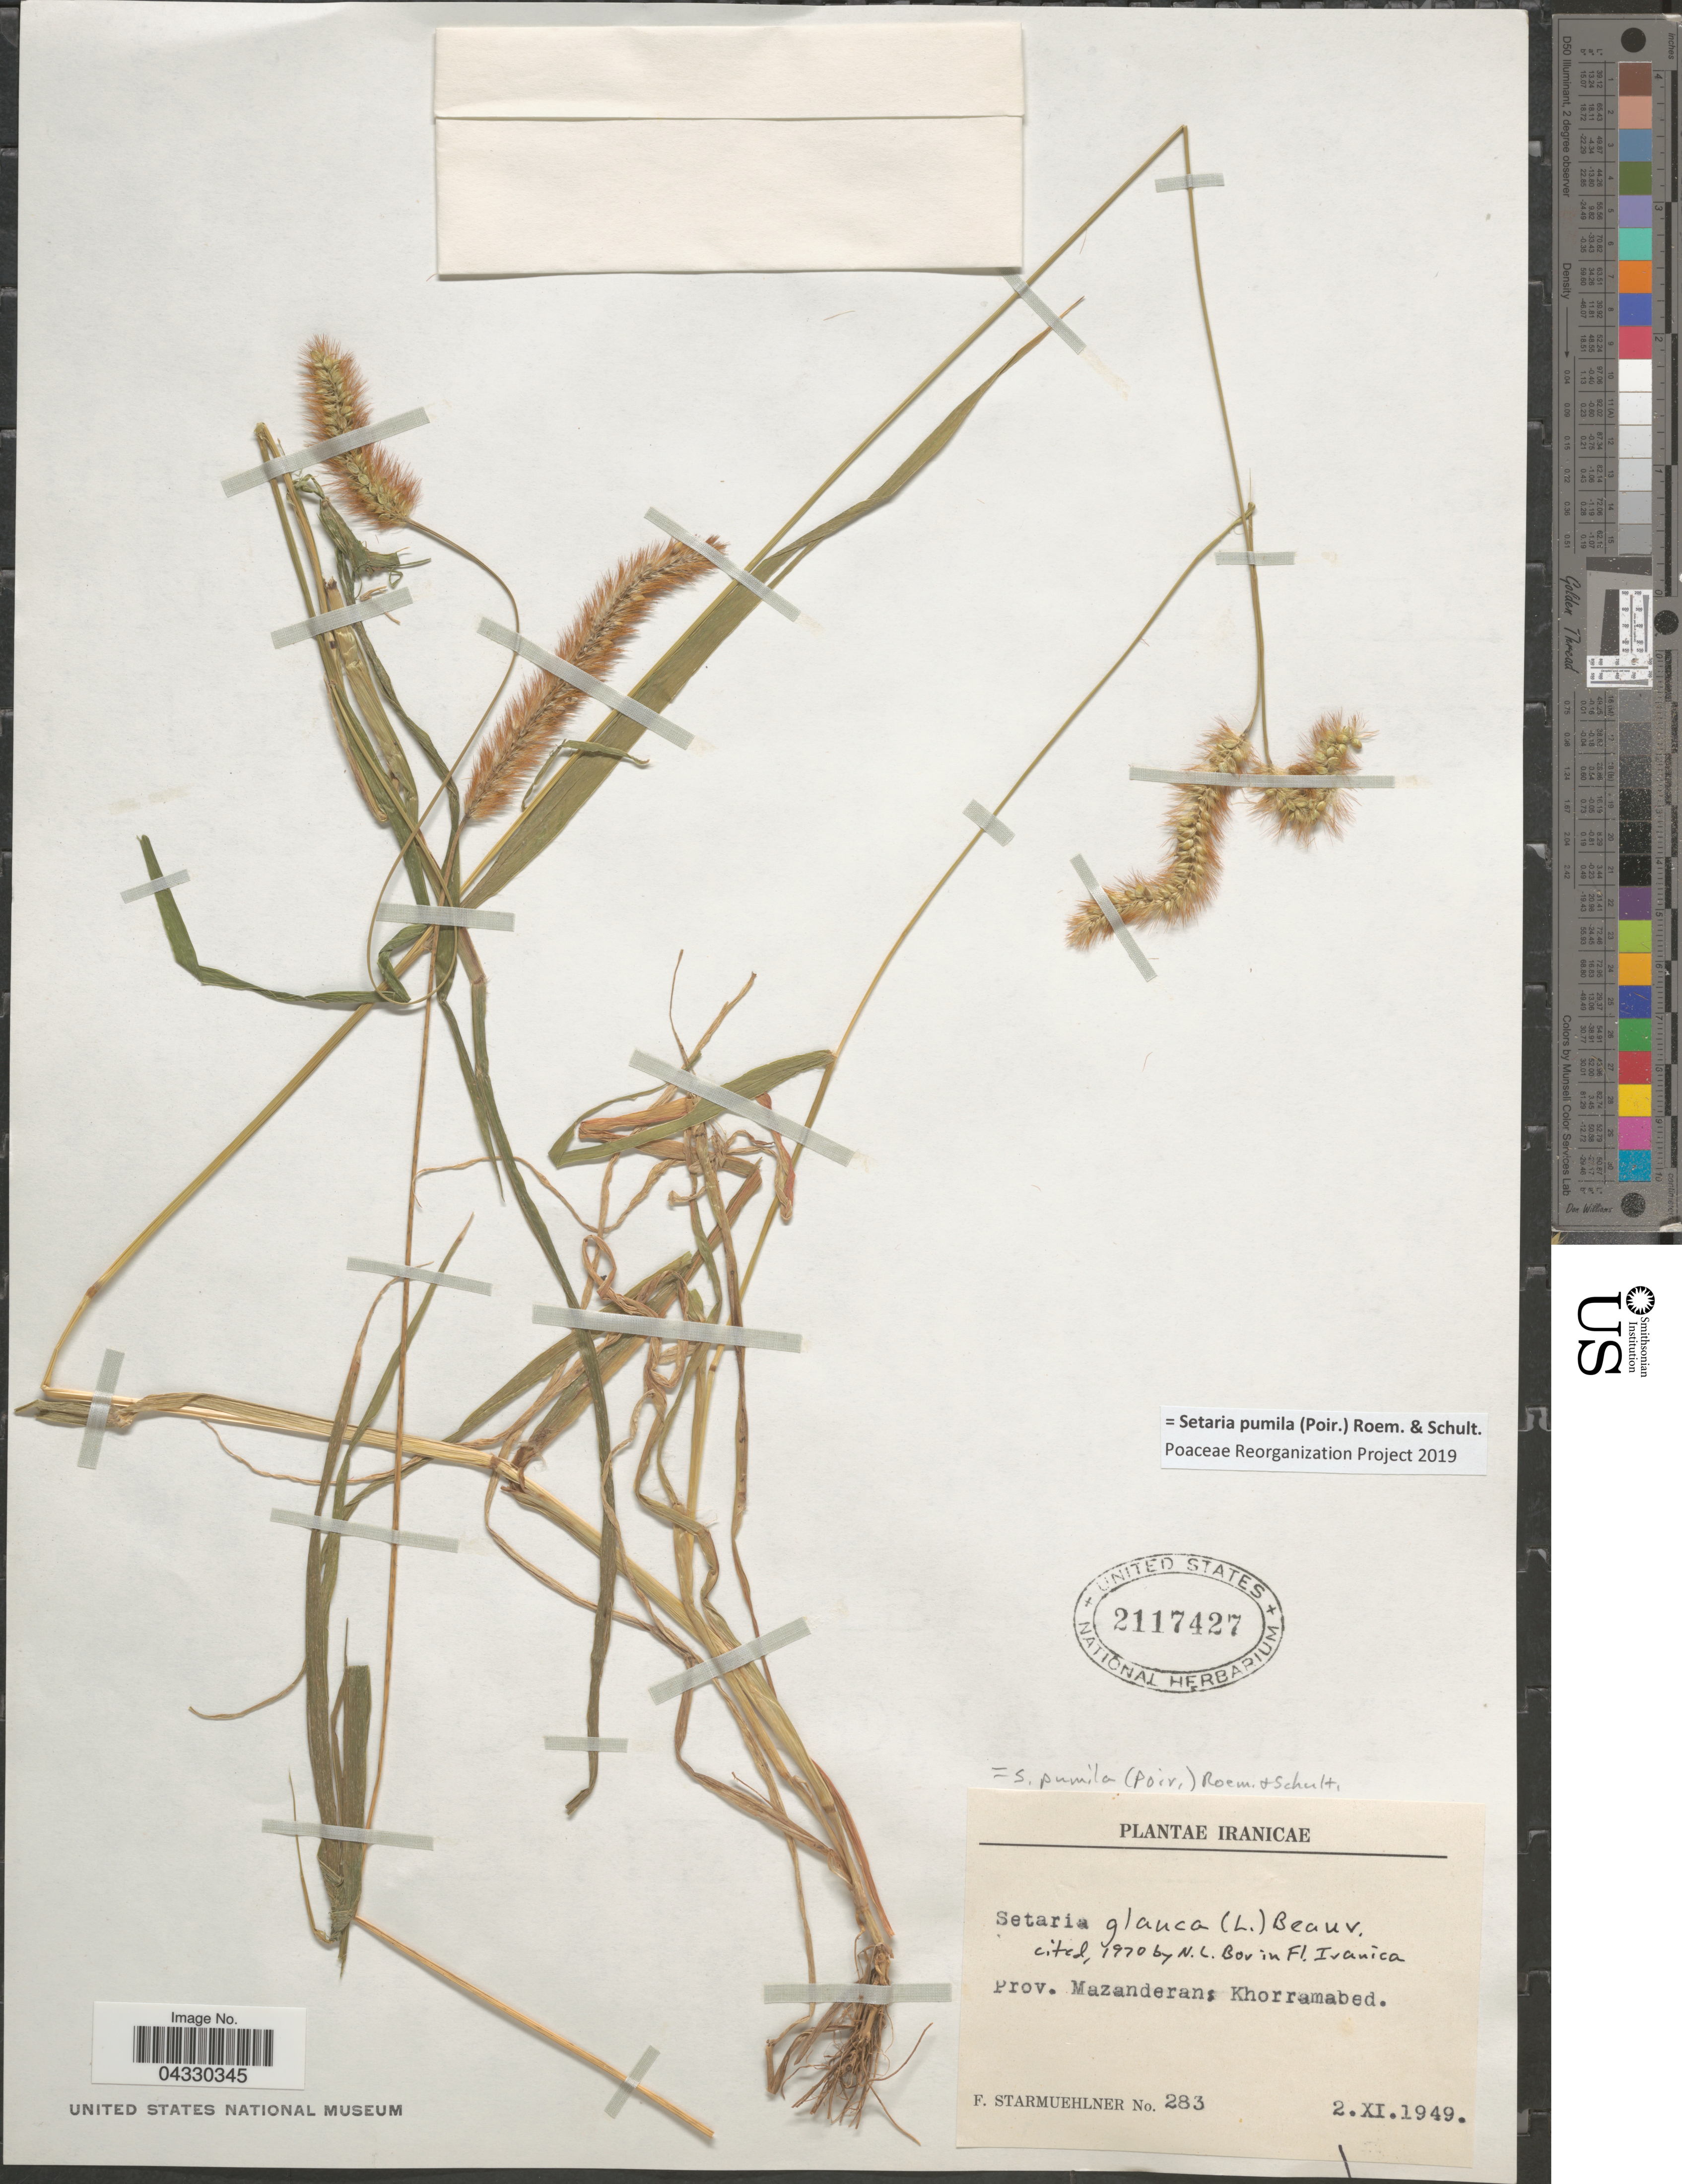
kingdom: Plantae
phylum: Tracheophyta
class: Liliopsida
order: Poales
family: Poaceae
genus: Setaria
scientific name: Setaria pumila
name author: (Poir.) Roem. & Schult.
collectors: F. Starmuehlner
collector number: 283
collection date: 1949-11-02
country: Iran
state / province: Mazandaran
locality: Prov. Mazanderan: Khorramabed.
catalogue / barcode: US 2117427